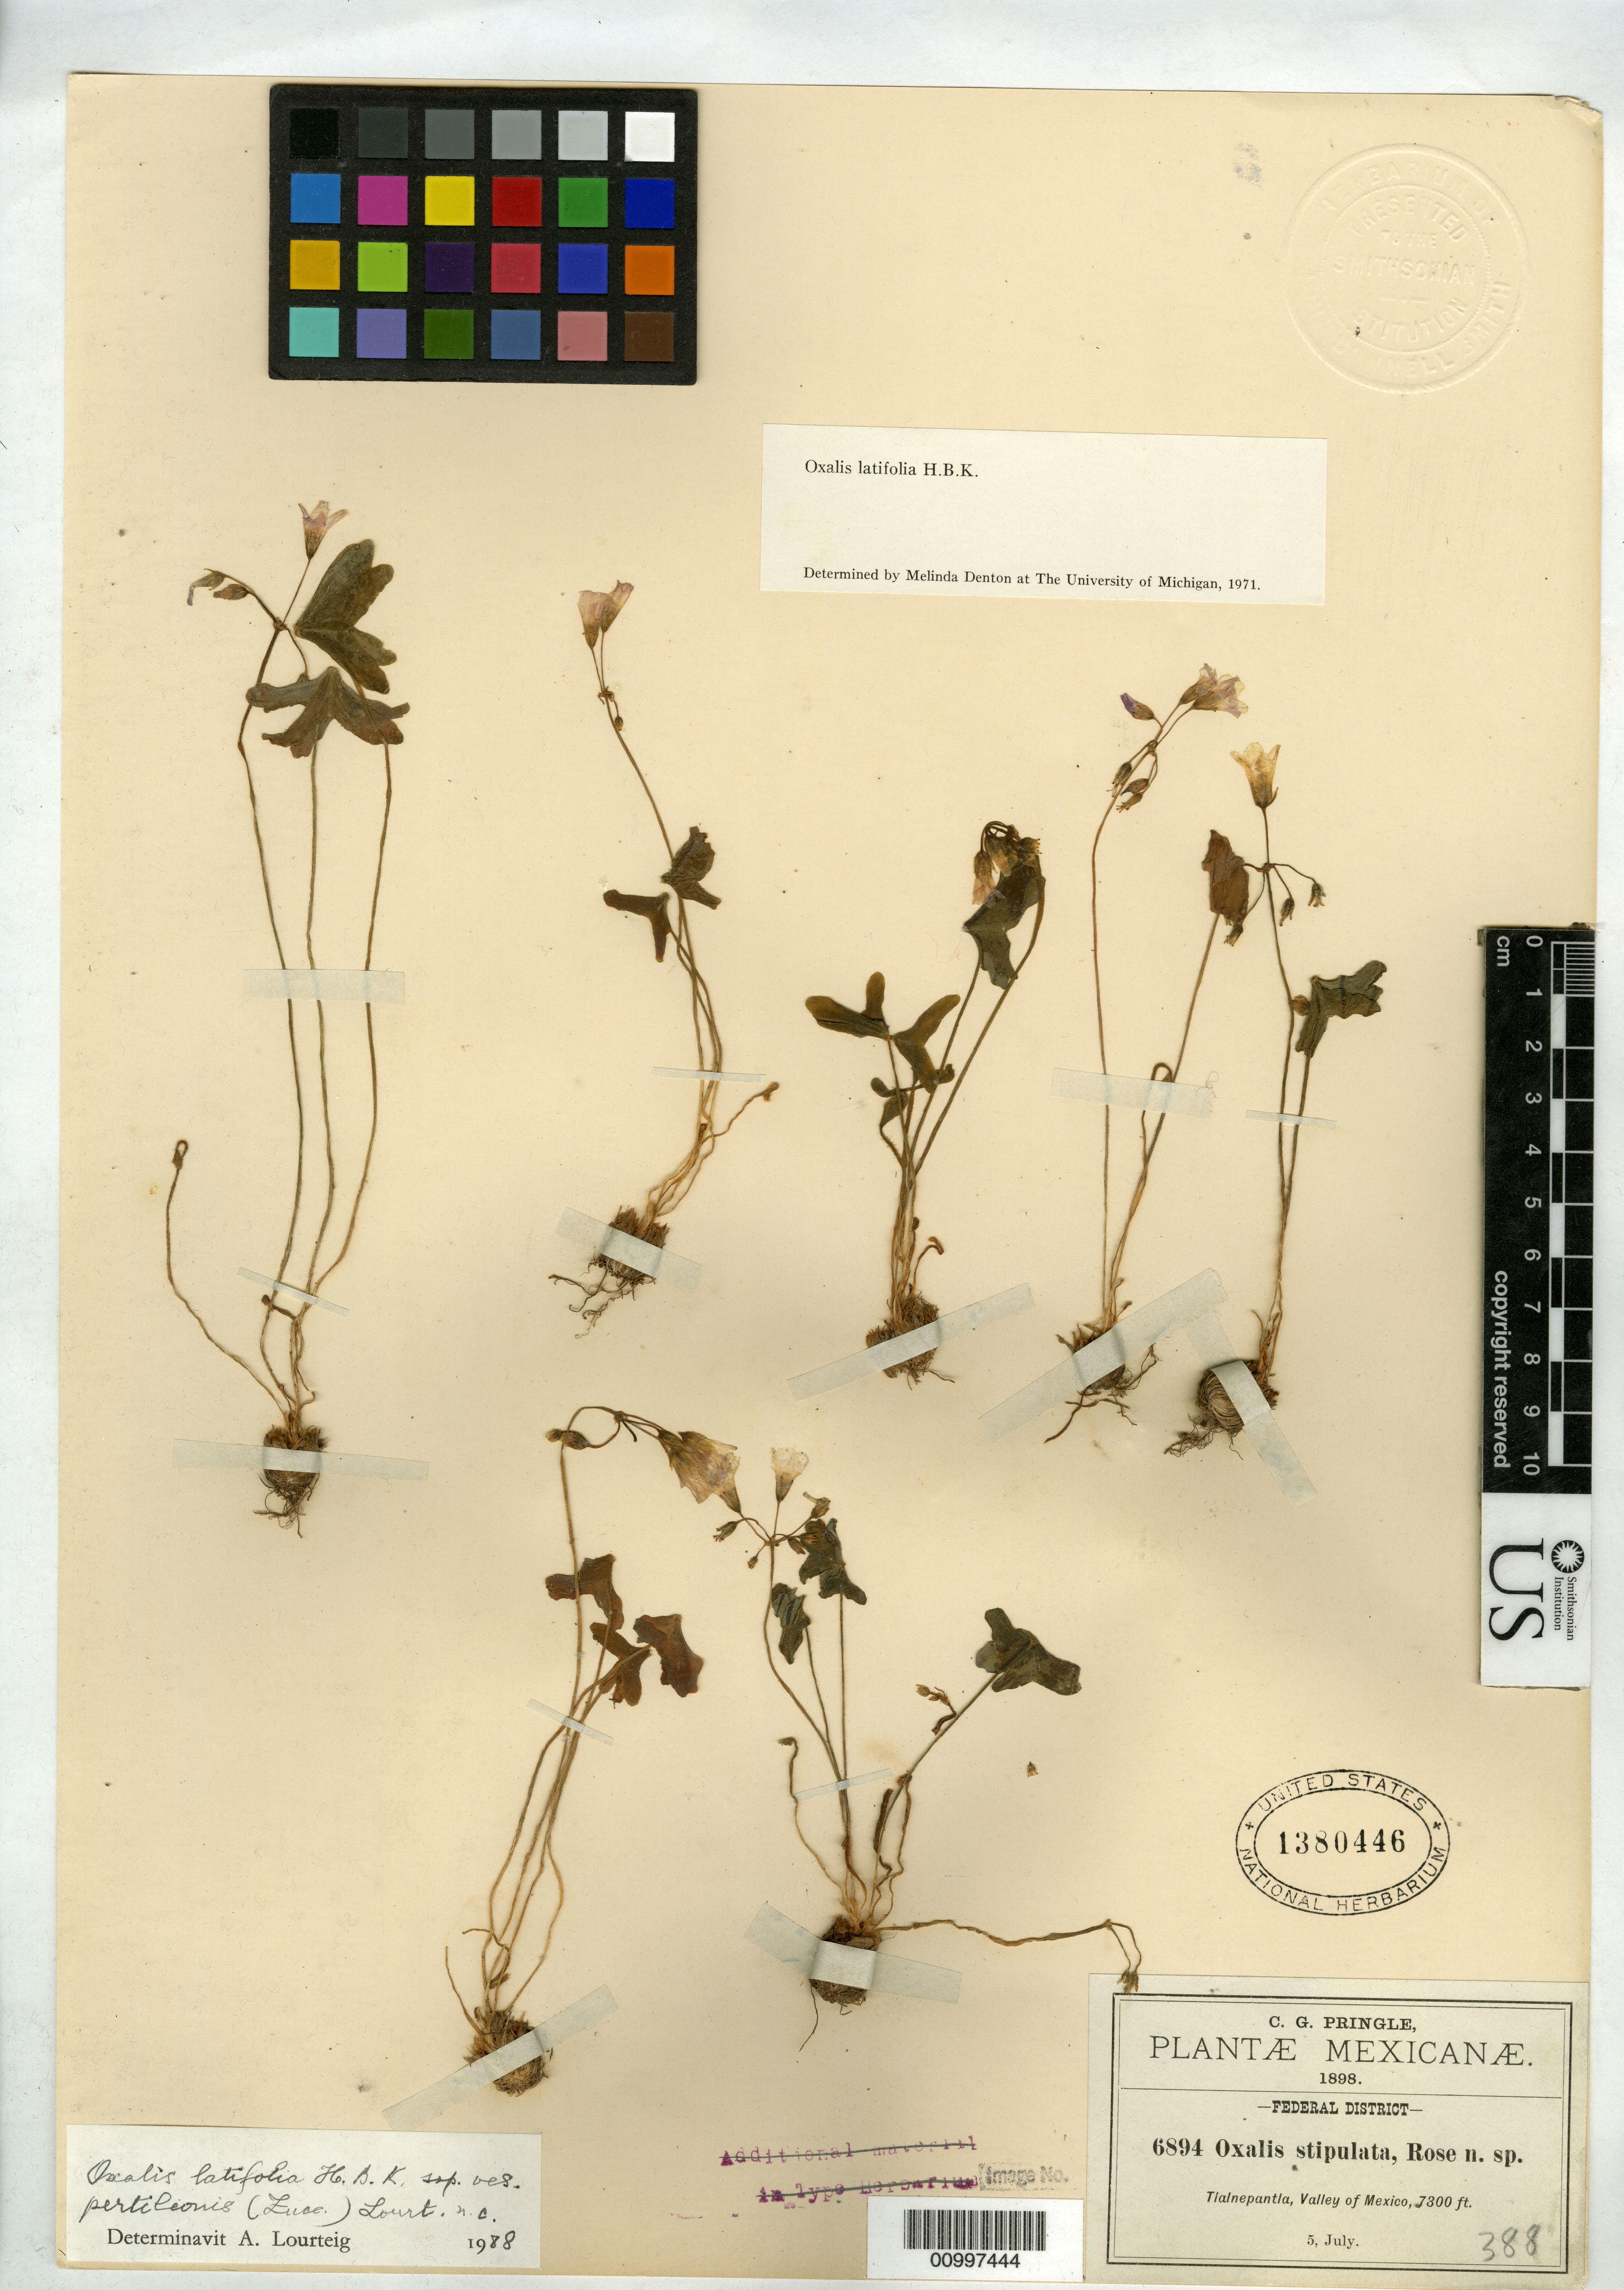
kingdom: Plantae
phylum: Tracheophyta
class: Magnoliopsida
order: Oxalidales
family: Oxalidaceae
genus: Ionoxalis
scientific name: Ionoxalis stipitata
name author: Rose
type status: Isotype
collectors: C. G. Pringle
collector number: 6894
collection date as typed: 05 Jul 1898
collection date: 1898-07-05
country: Mexico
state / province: Distrito Federal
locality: Tlalnepantla, Valley of Mexico.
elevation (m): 2225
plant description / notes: From the herbarium of J. Donnell Smith.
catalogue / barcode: US 1380446